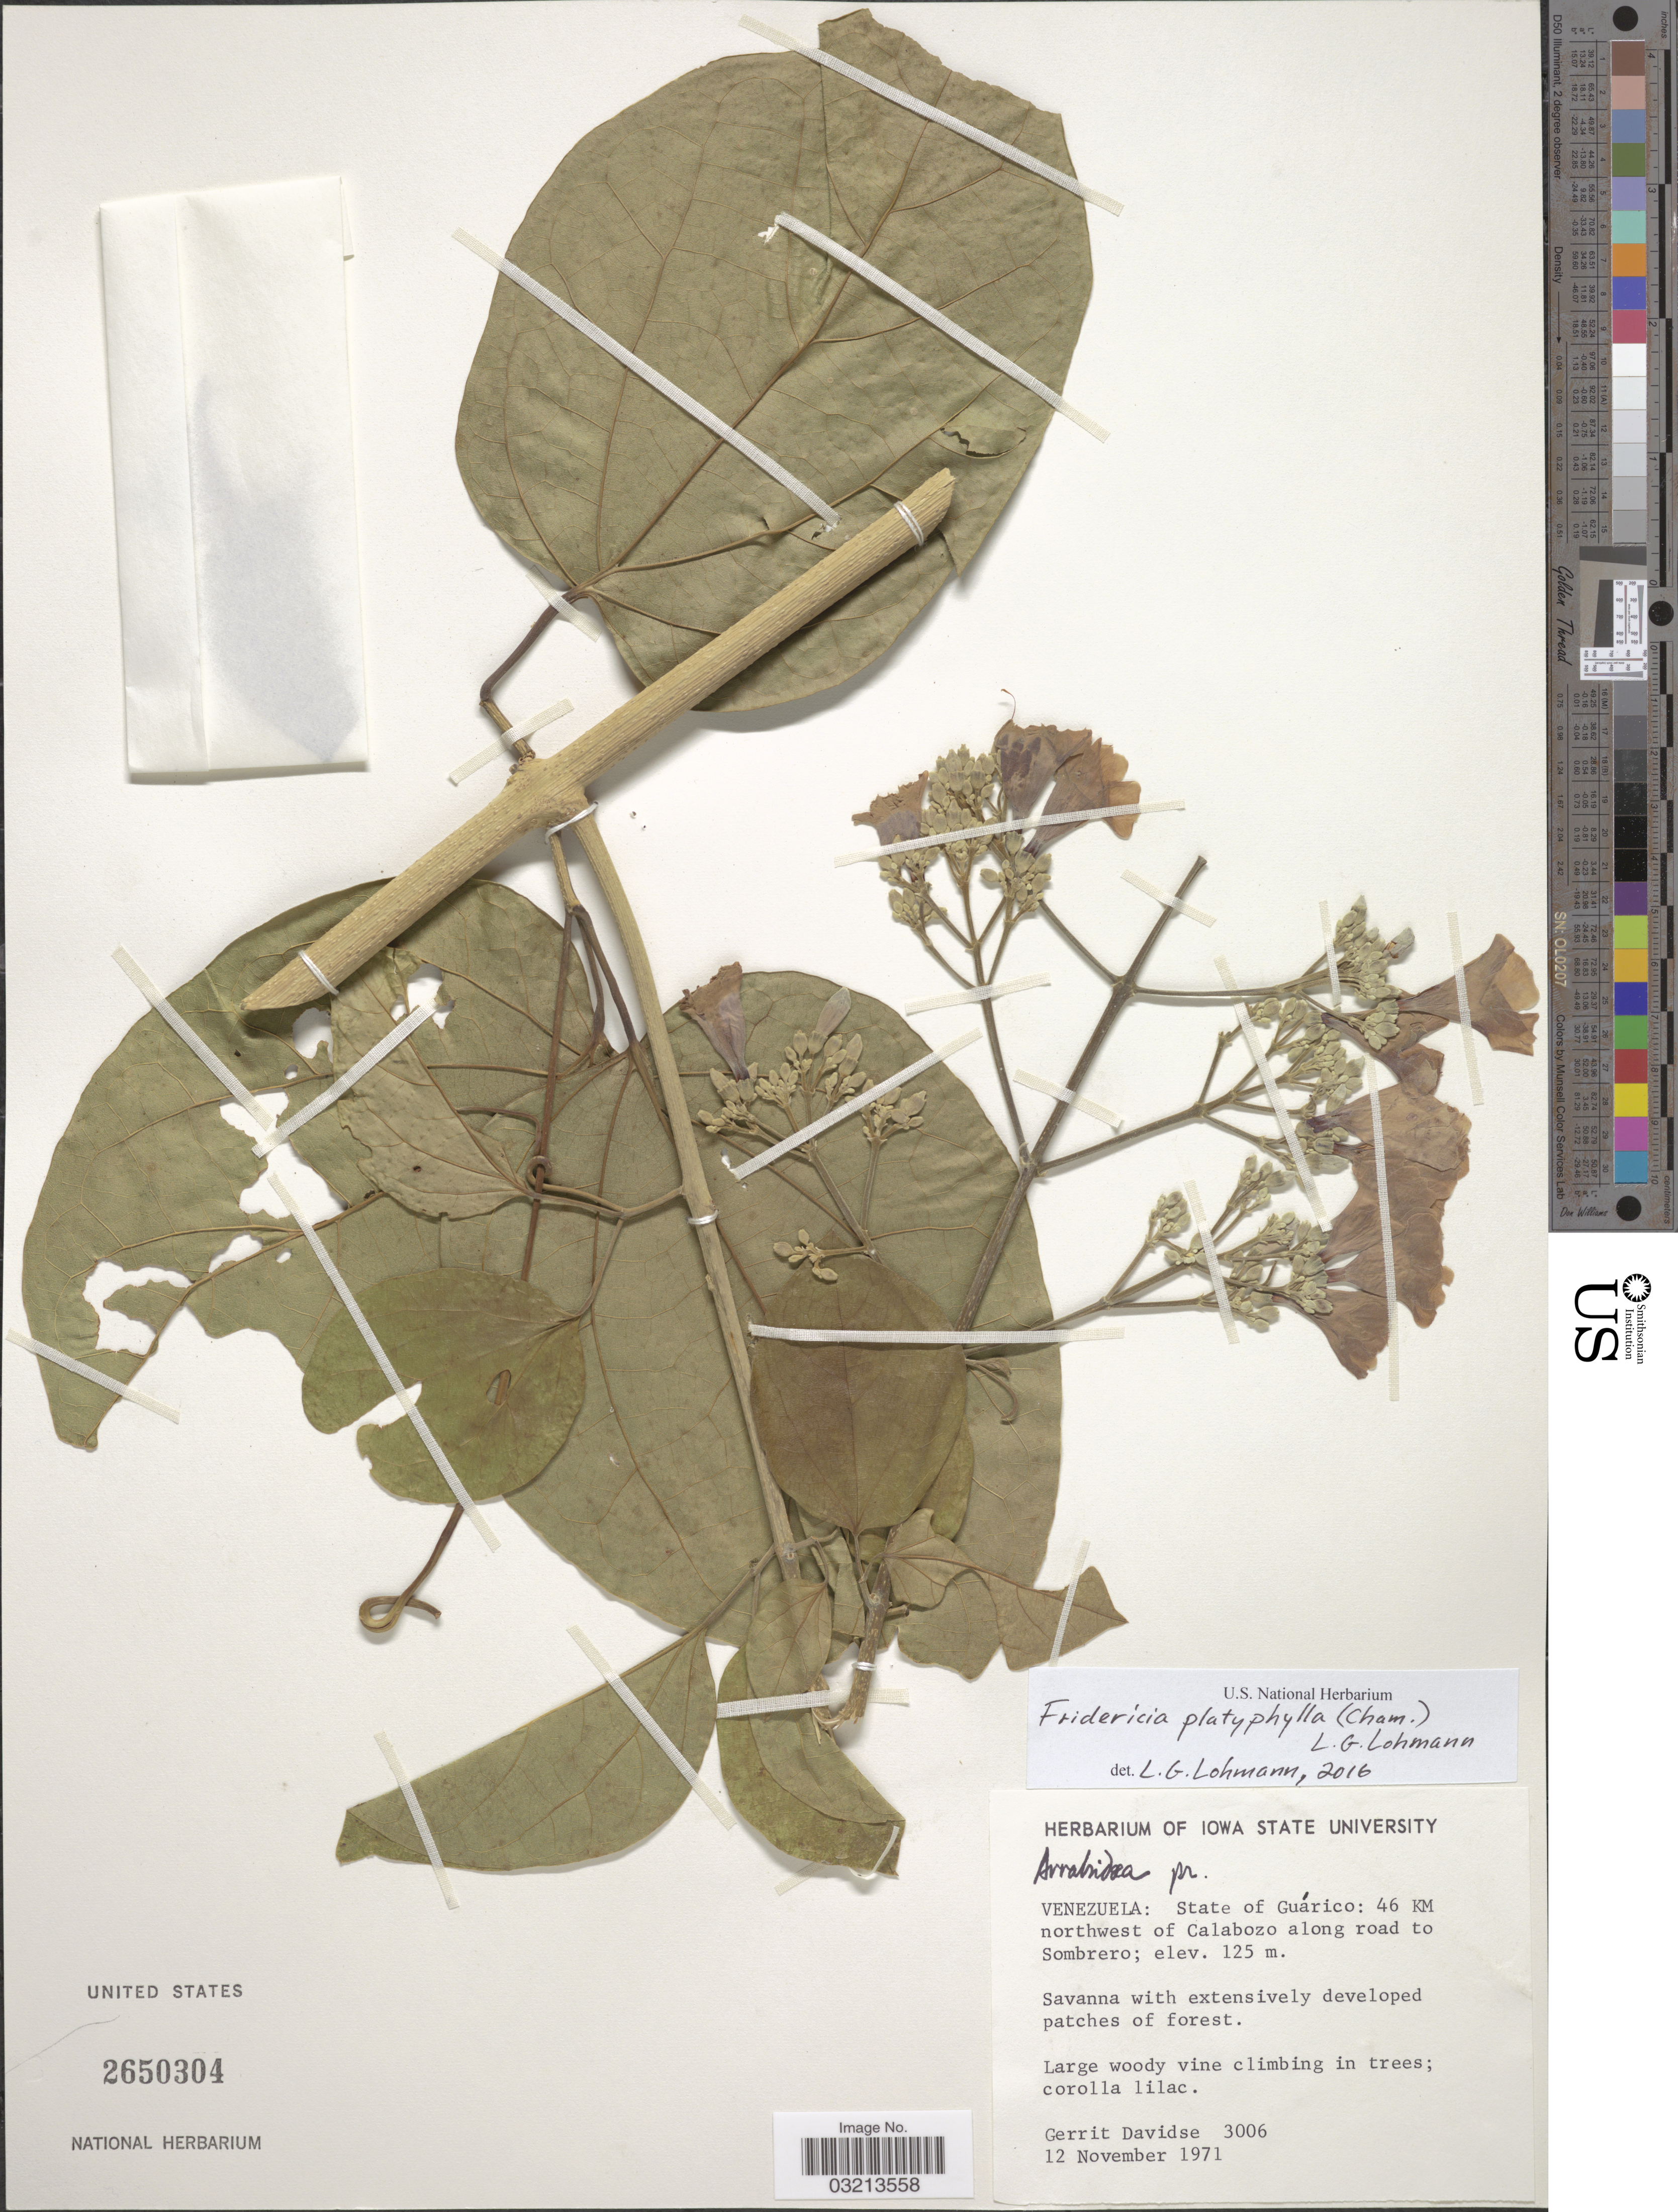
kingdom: Plantae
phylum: Tracheophyta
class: Magnoliopsida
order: Lamiales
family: Bignoniaceae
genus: Fridericia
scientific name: Fridericia platyphylla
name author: (Cham.) L.G. Lohmann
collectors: G. Davidse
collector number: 3006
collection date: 1971-11-12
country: Venezuela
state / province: Guárico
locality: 46 Km northwest of Calabozo along road to Sombrero.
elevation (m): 125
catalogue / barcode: US 2650304